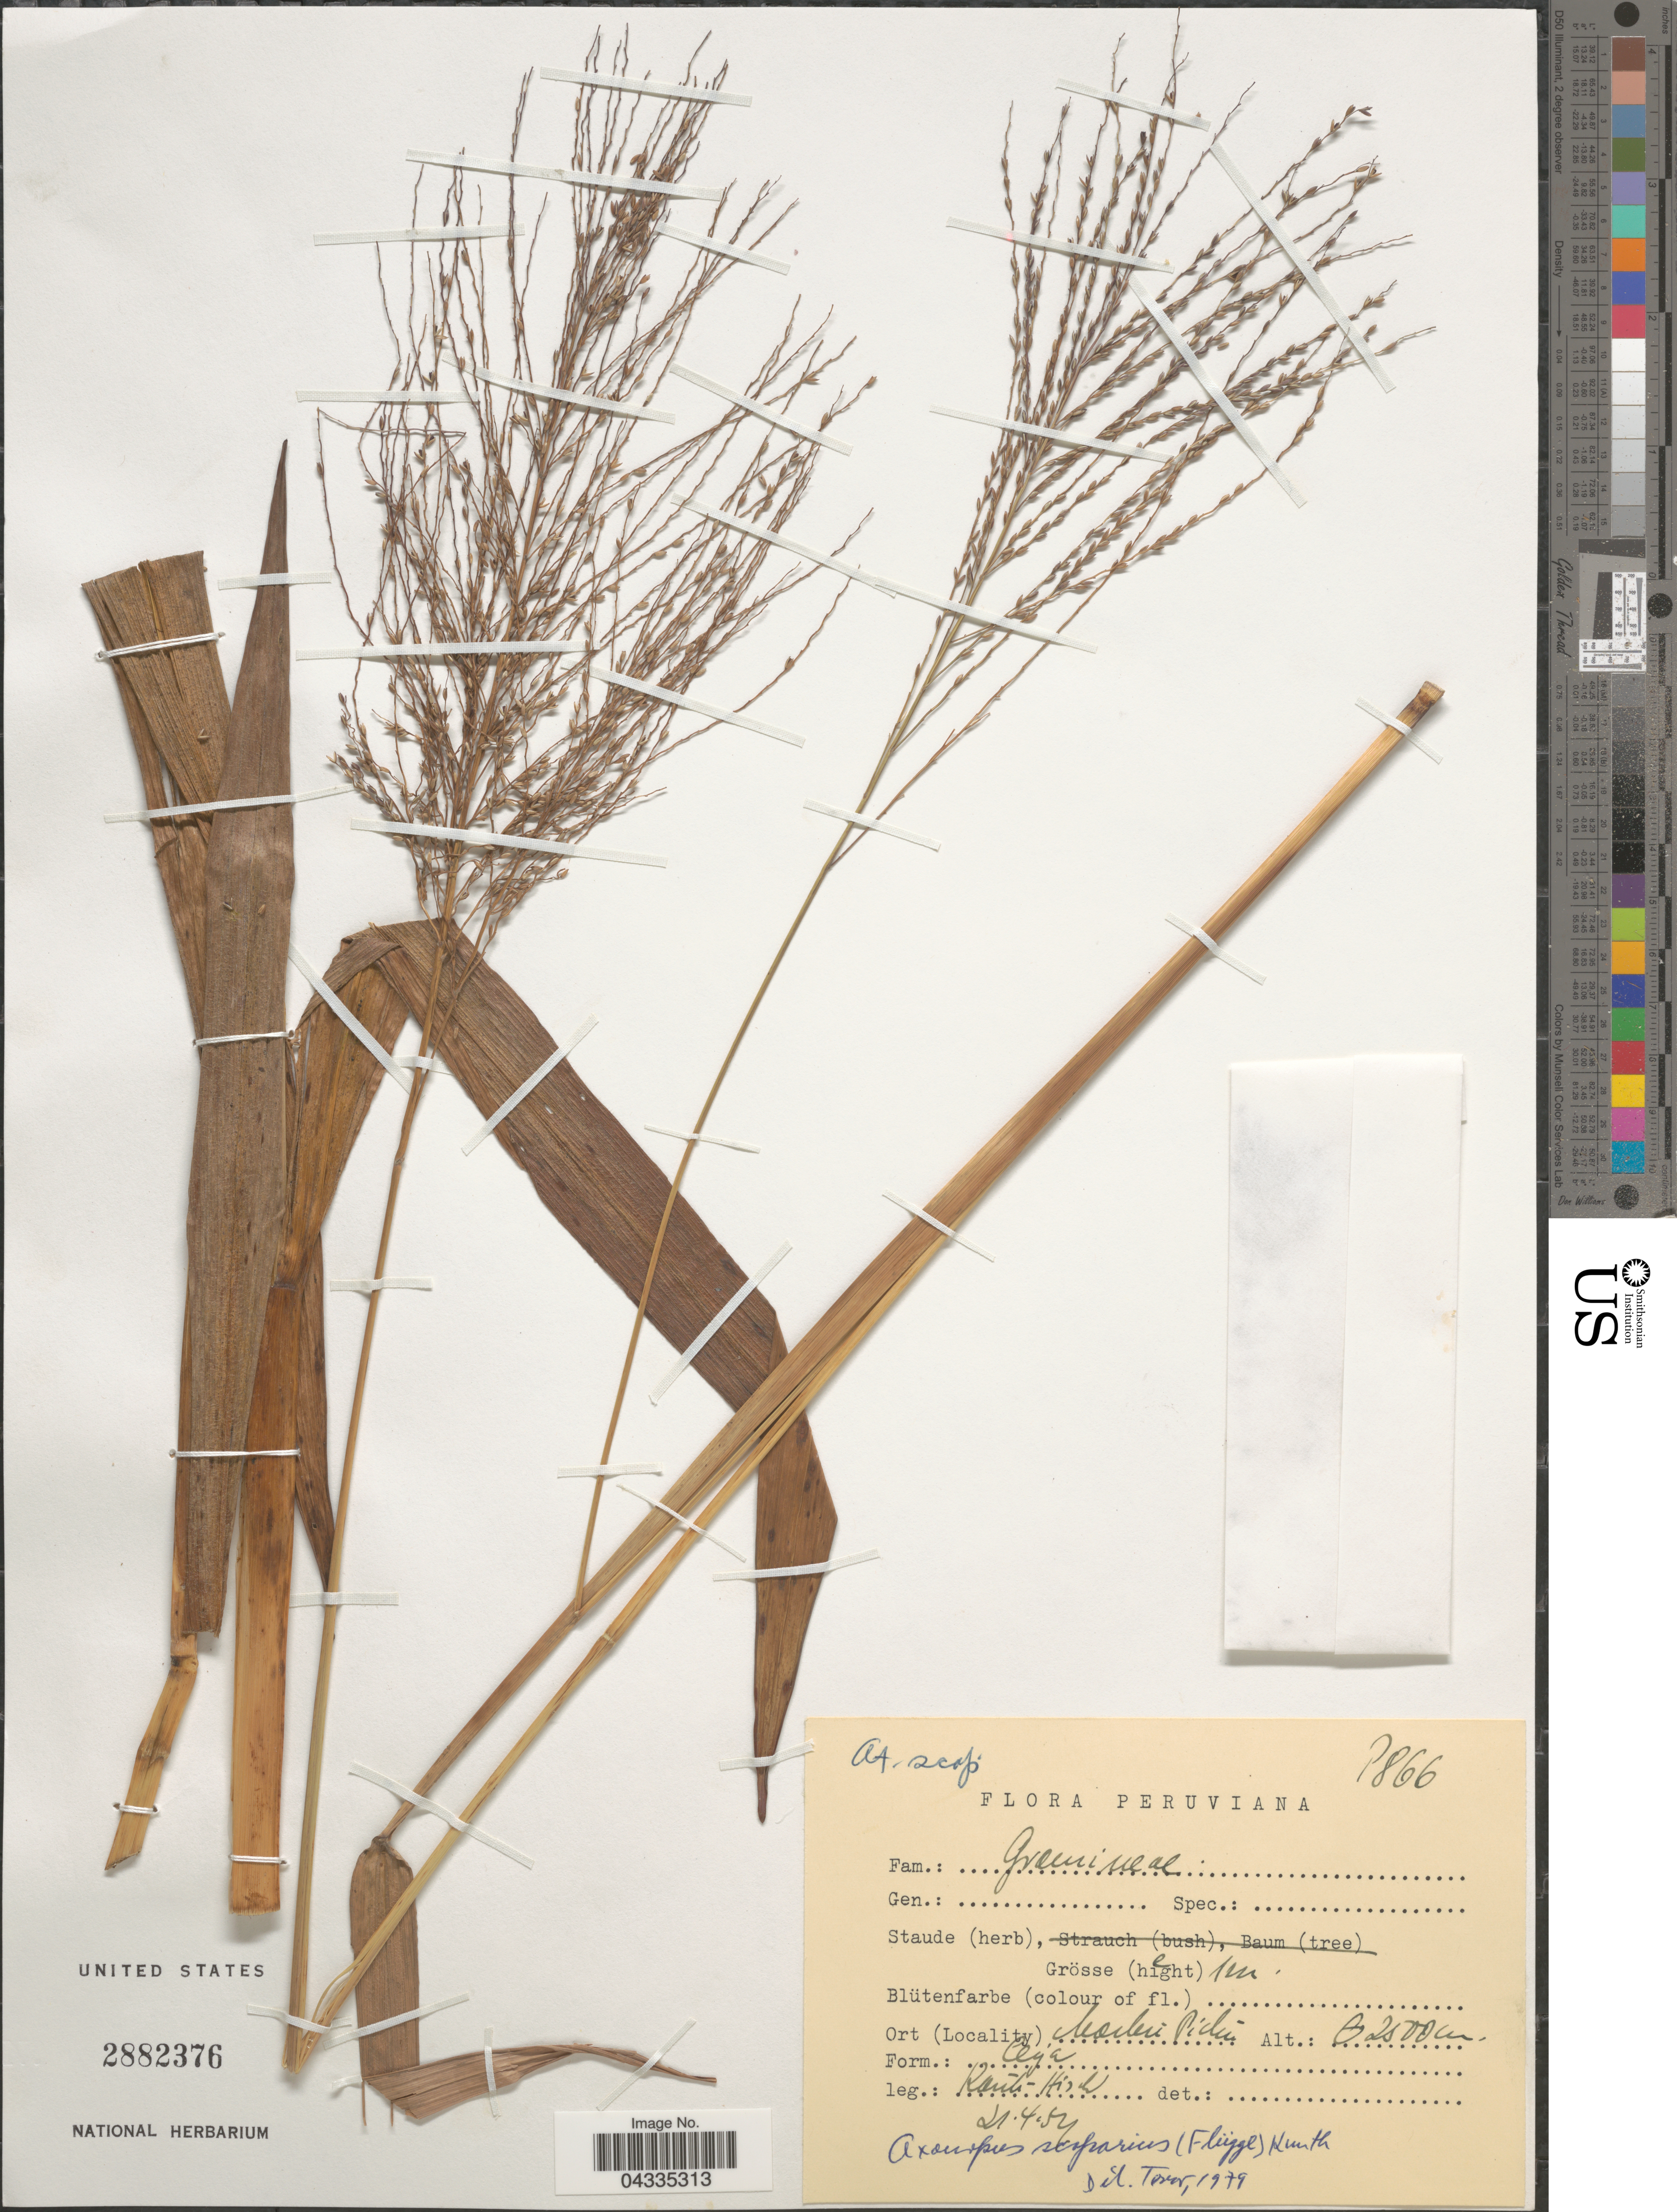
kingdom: Plantae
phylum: Tracheophyta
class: Liliopsida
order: Poales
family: Poaceae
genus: Axonopus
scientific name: Axonopus scoparius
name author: (Flüggé) Kuhlm.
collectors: Raupt-Hirsch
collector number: P866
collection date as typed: Transcribed d/m/y: 21/4/54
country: Peru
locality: Peruviana. Machu Picchu.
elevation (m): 2500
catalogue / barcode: US 2882376